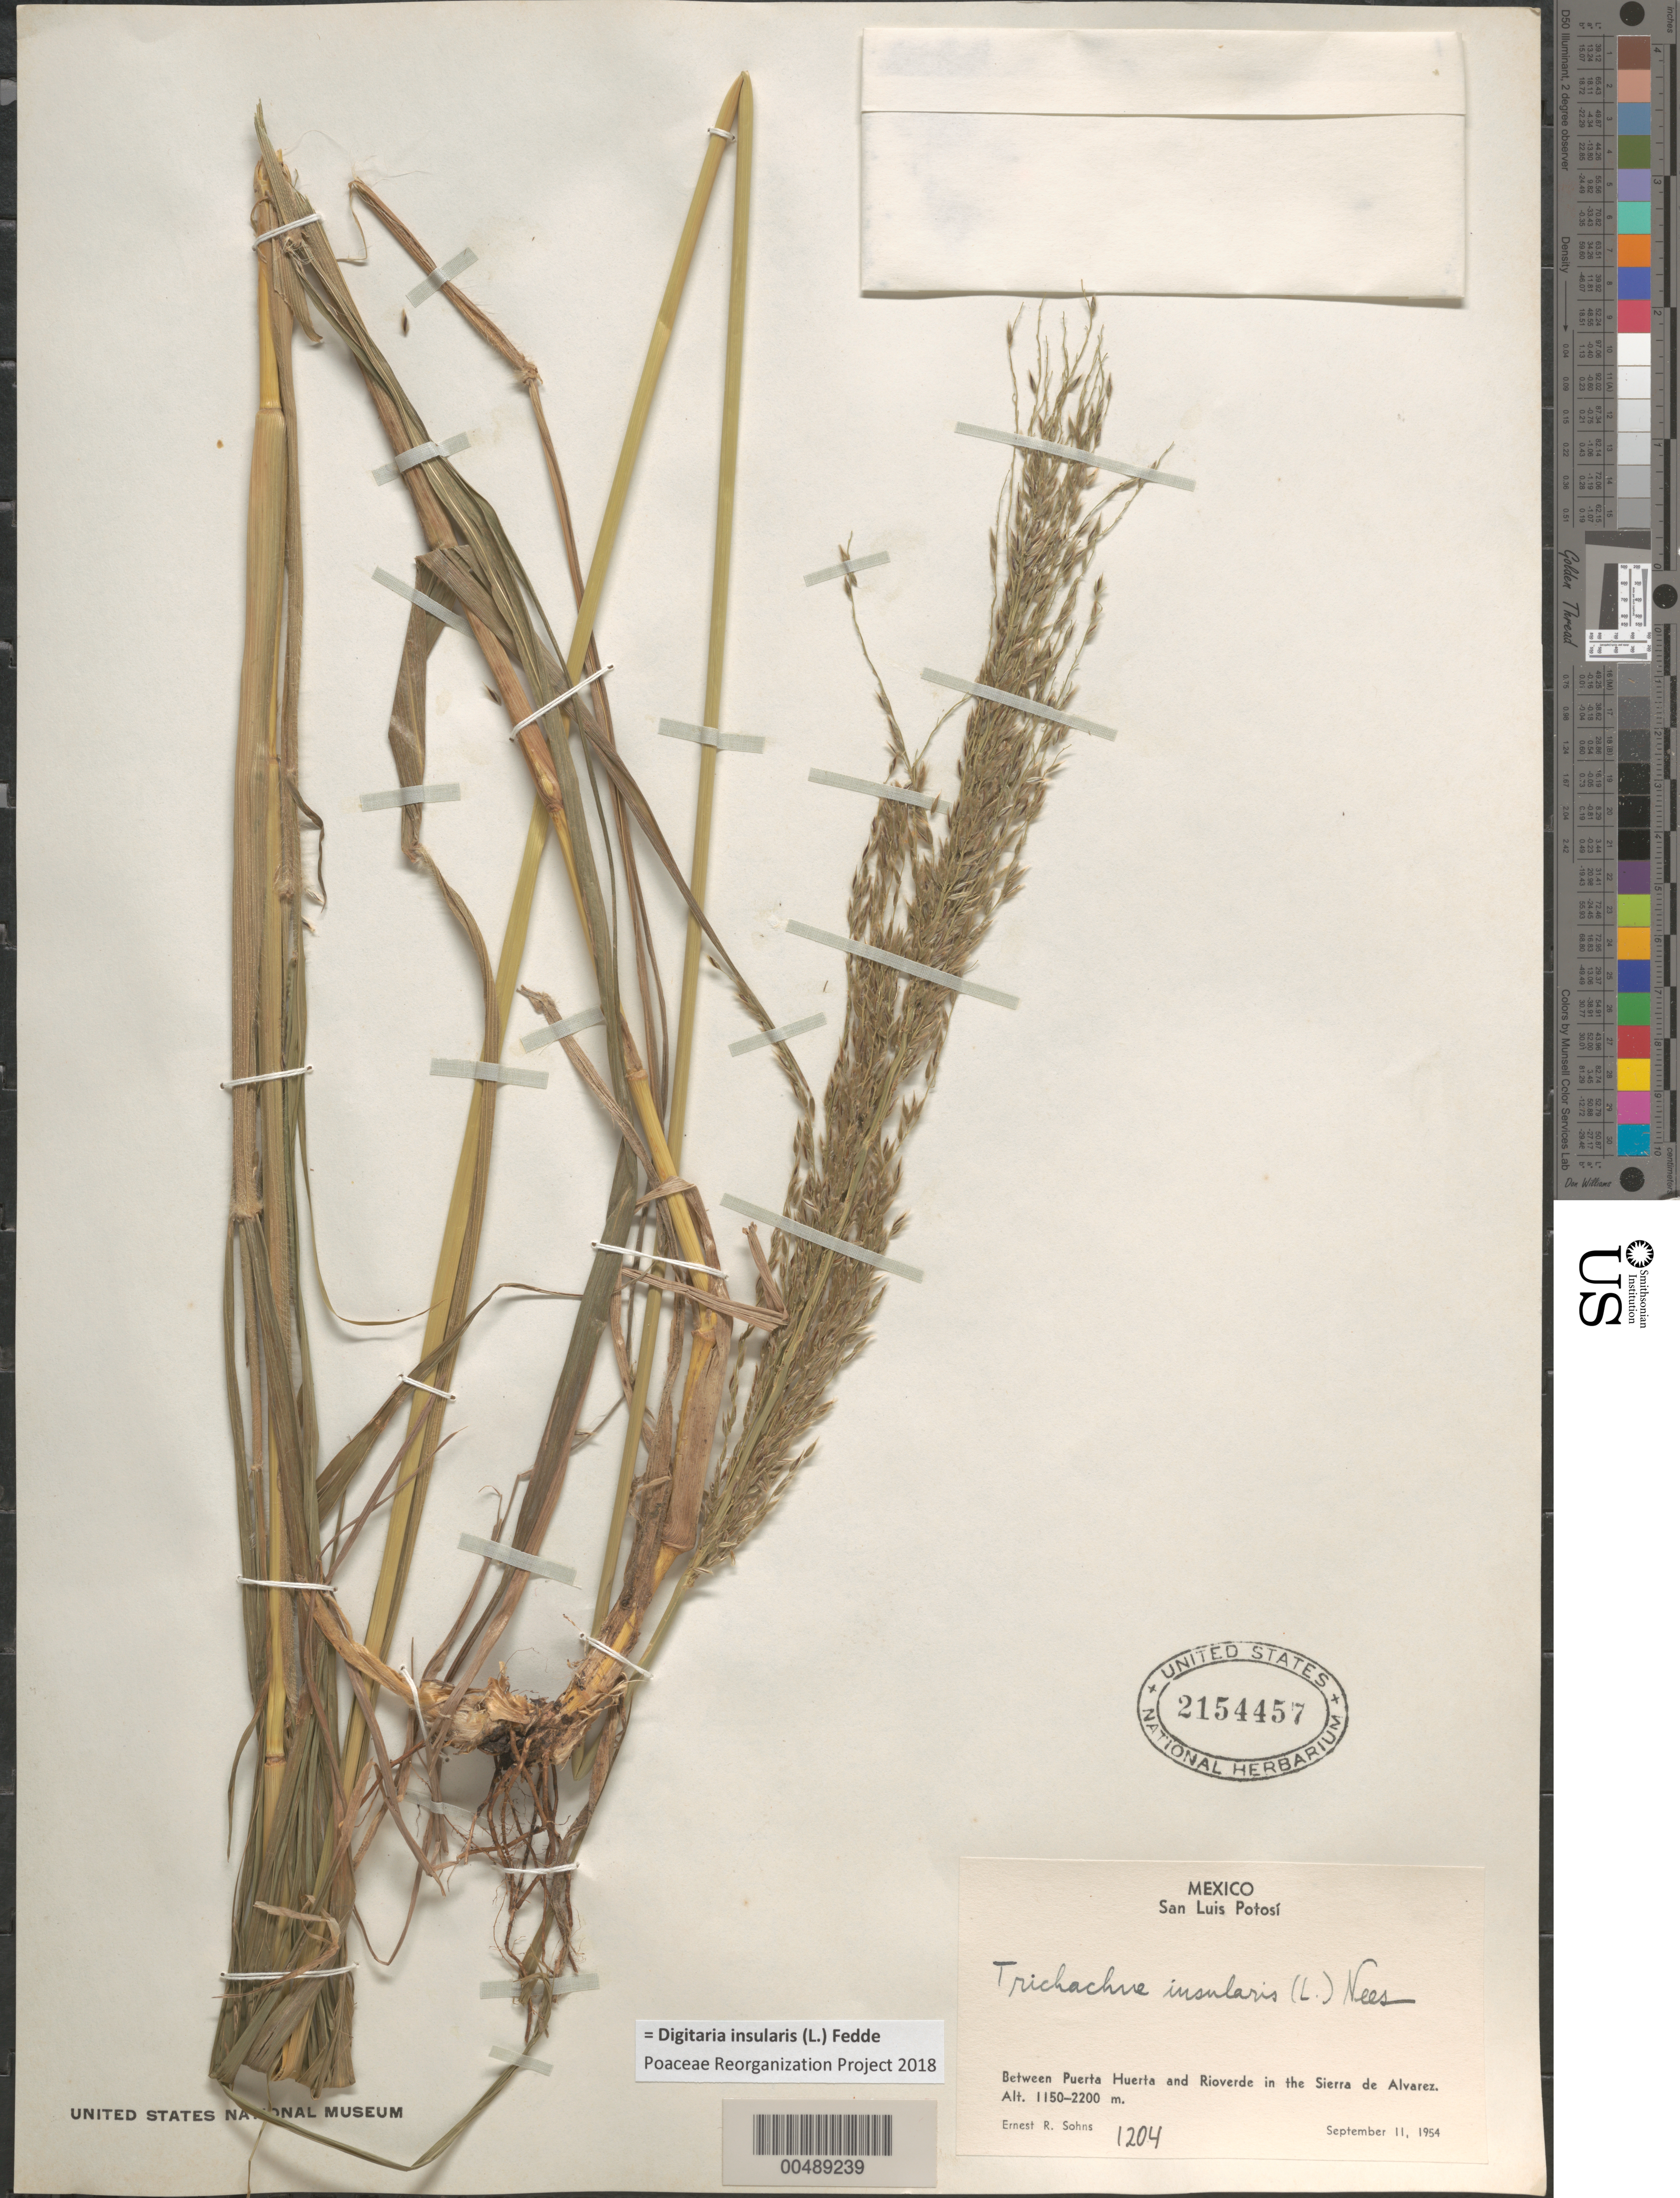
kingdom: Plantae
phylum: Tracheophyta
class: Liliopsida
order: Poales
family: Poaceae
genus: Digitaria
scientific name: Digitaria insularis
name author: (L.) Fedde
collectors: E. R. Sohns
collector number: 1204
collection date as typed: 11 Sep 1954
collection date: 1954-09-11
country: Mexico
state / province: San Luis Potosi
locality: Between Puerta Huerta and Rioverde in the Sierra de Alvarez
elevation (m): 1150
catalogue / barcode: US 2154457